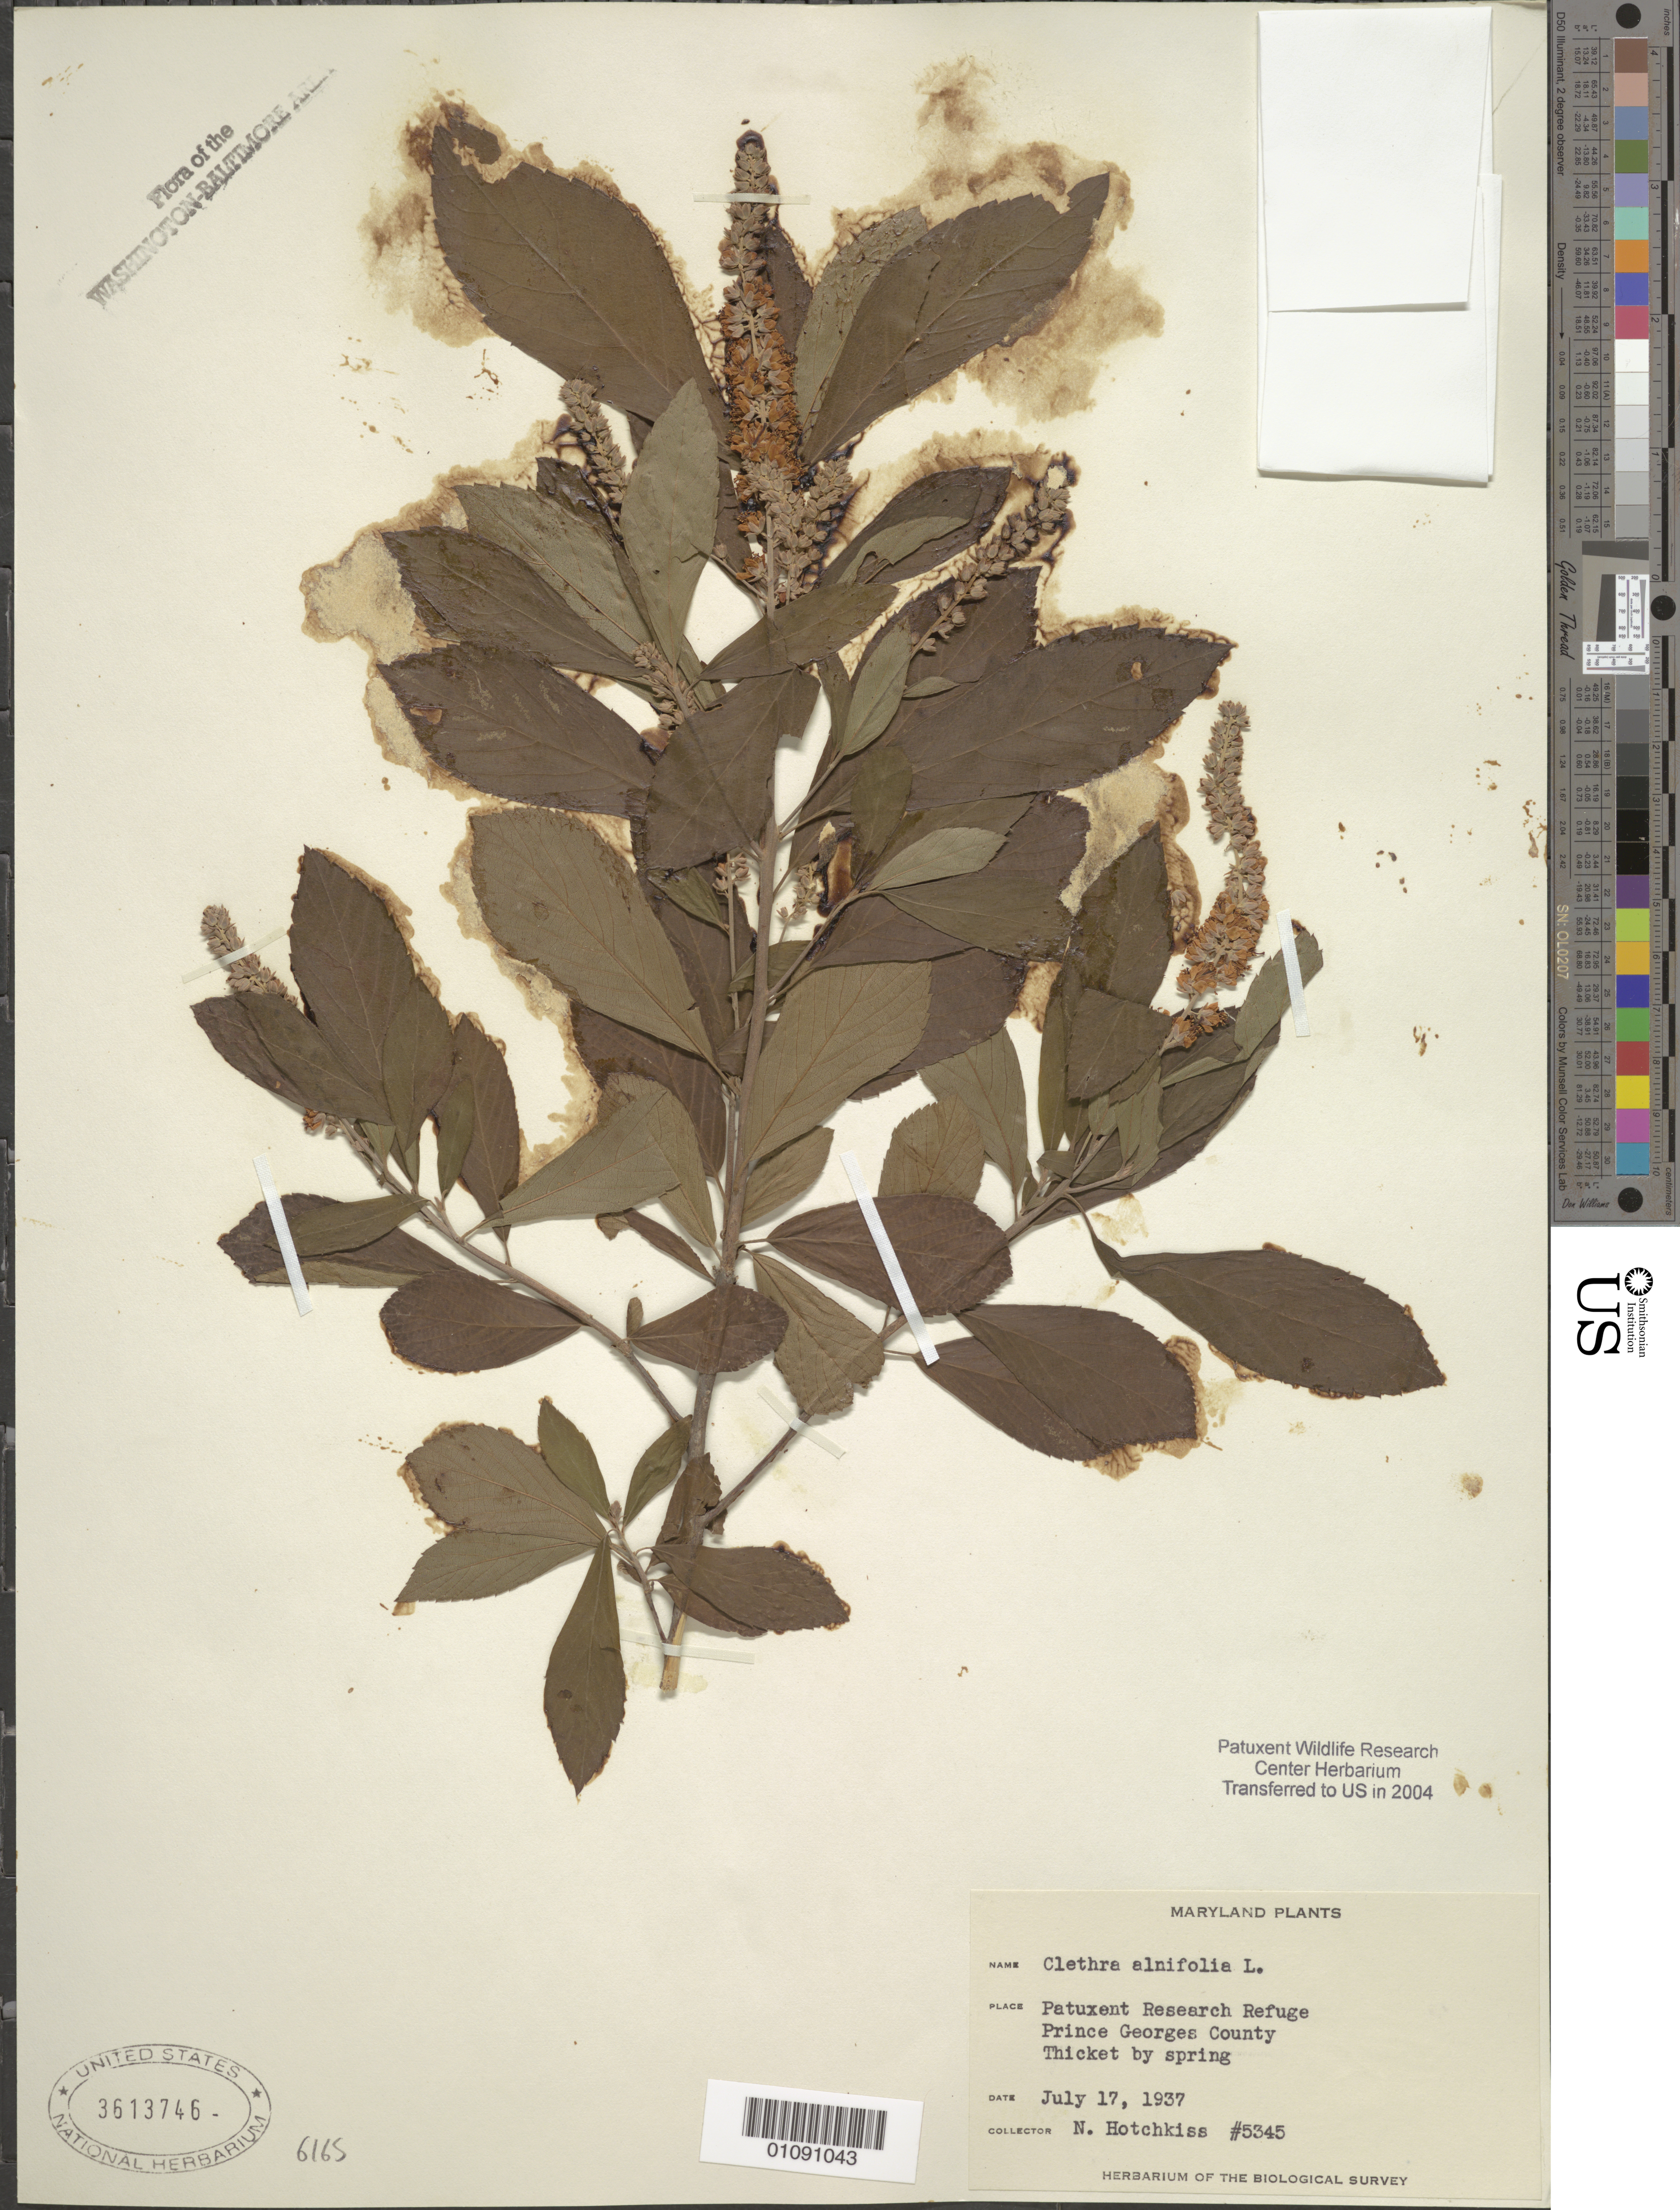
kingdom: Plantae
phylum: Tracheophyta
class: Magnoliopsida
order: Ericales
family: Clethraceae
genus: Clethra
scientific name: Clethra alnifolia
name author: L.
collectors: N. Hotchkiss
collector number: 5345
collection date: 1937-07-17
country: United States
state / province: Maryland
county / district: Prince George's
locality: Patuxent Wildlife Refuge.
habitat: Thicket by spring.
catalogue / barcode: US 3613746